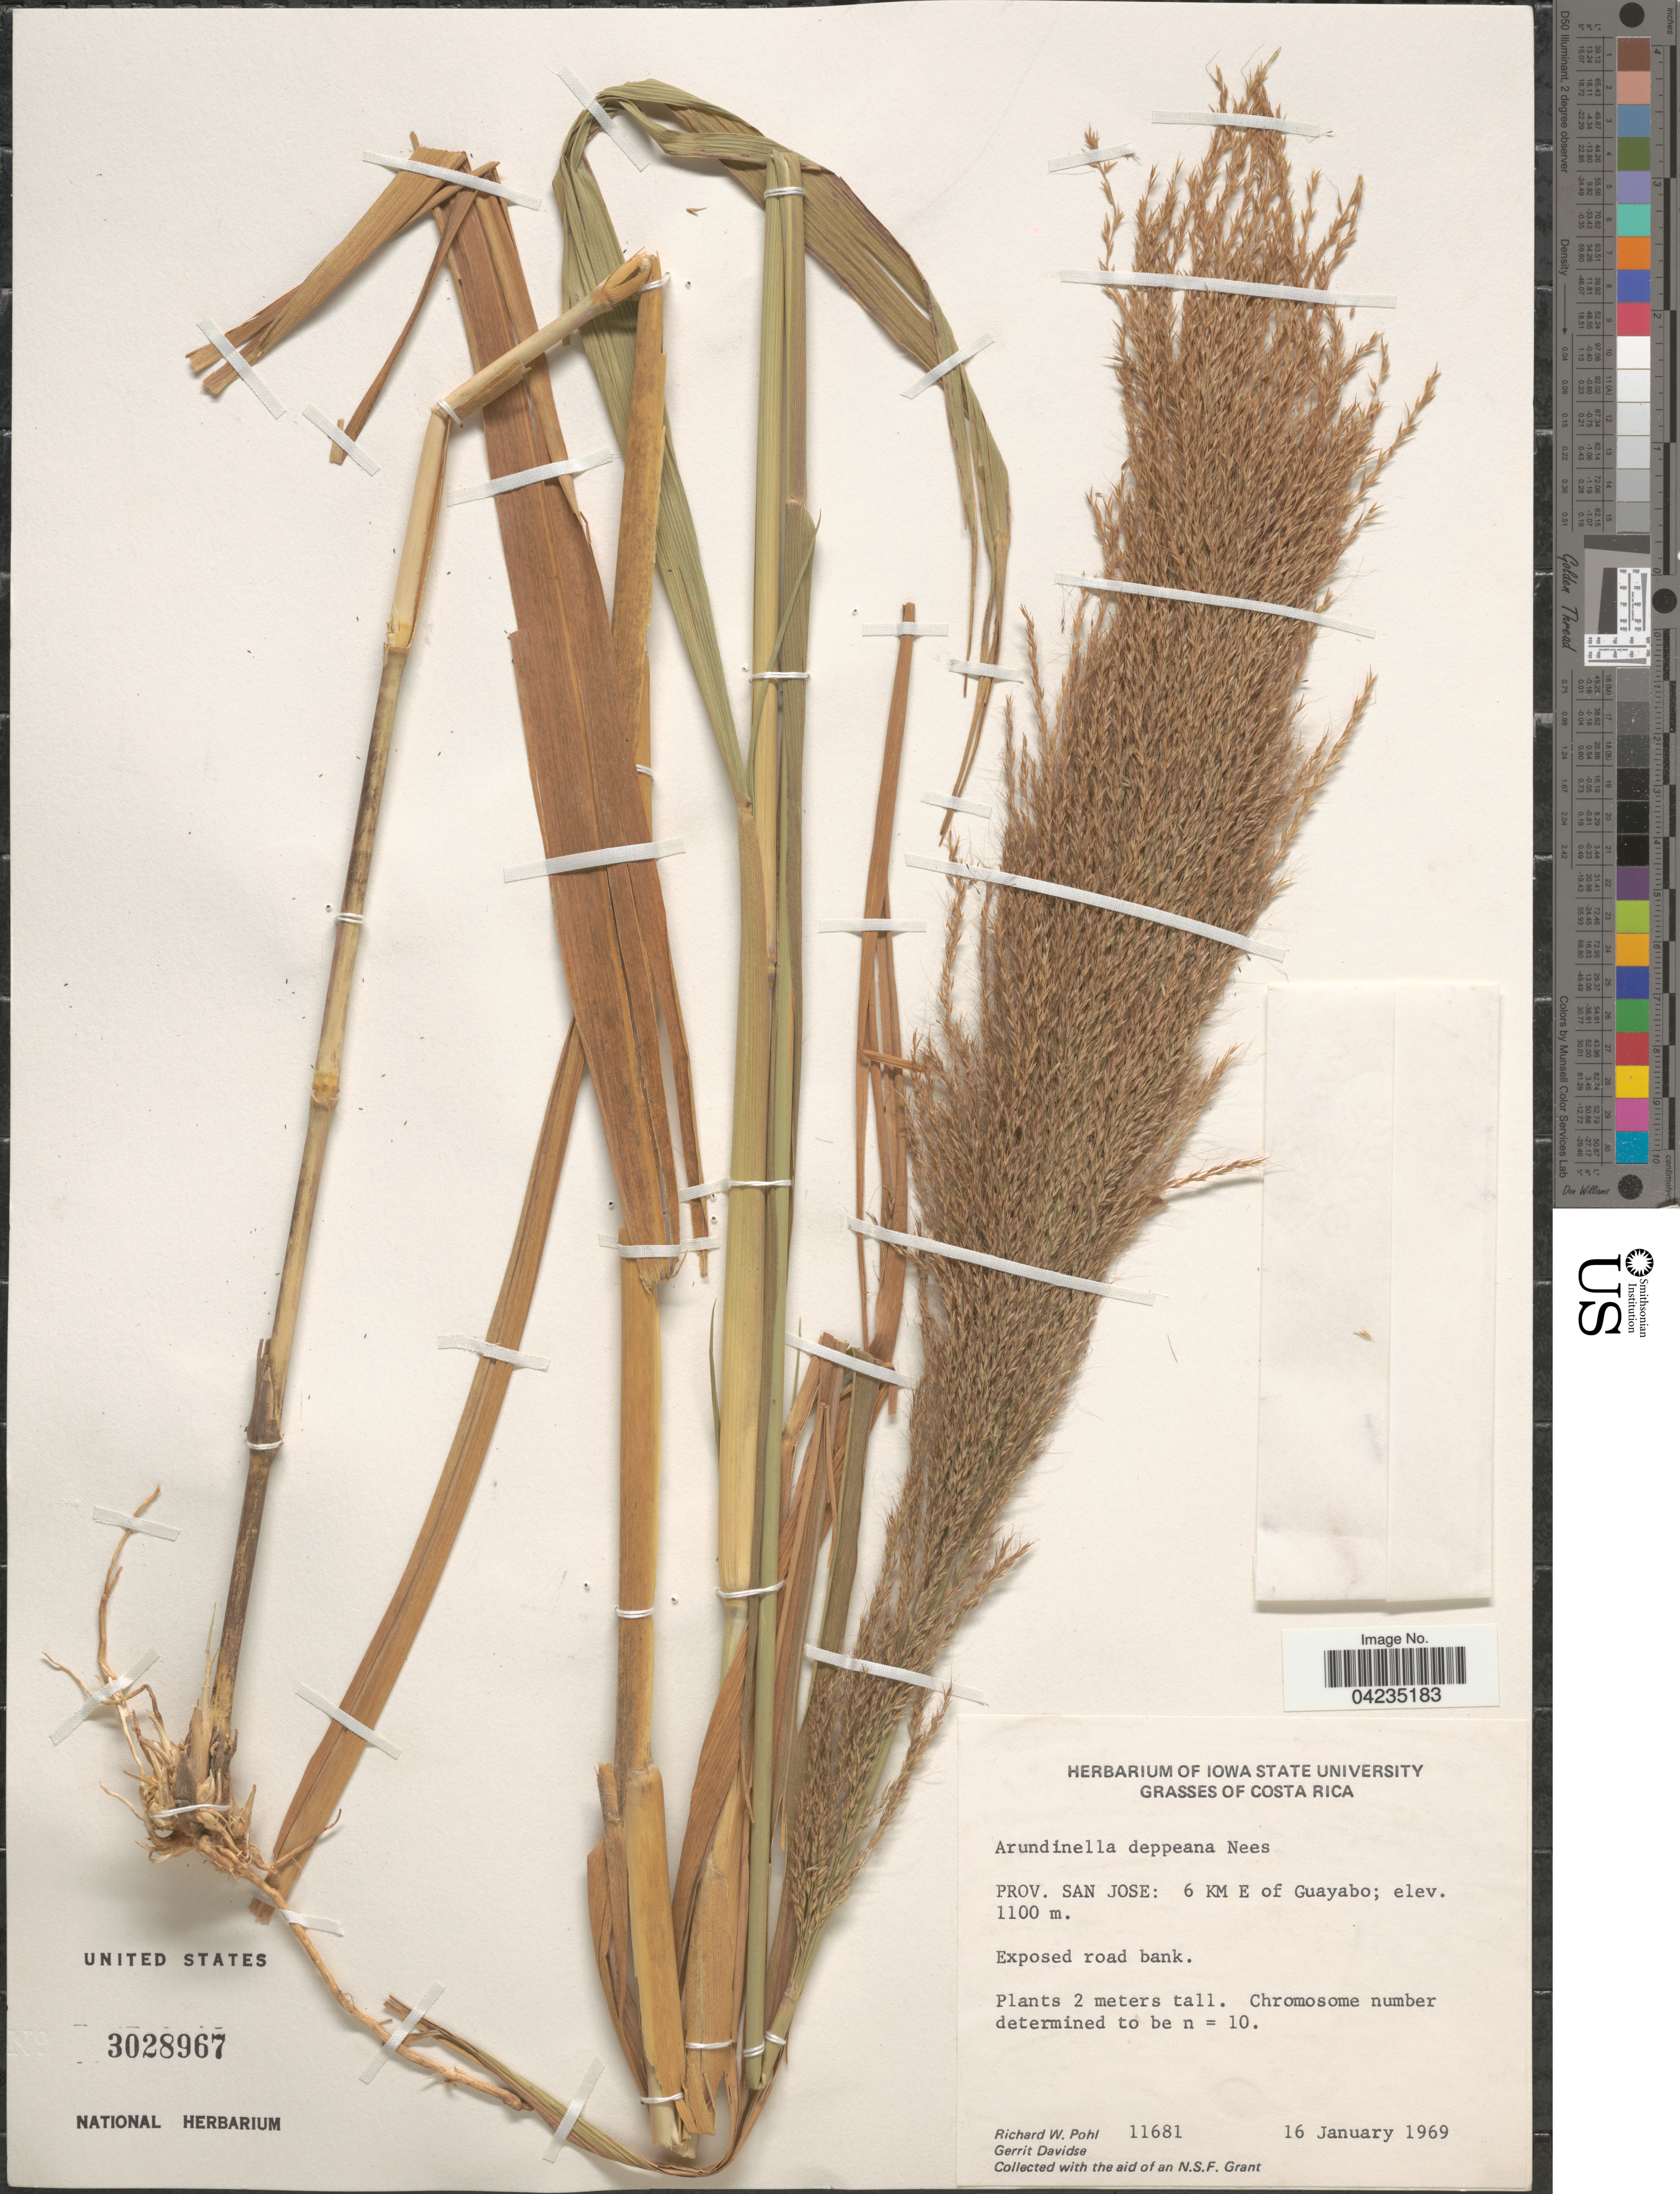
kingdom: Plantae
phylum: Tracheophyta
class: Liliopsida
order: Poales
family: Poaceae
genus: Arundinella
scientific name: Arundinella deppeana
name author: Nees ex Steud.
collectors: R. W. Pohl & G. Davidse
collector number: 11681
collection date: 1969-01-16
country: Costa Rica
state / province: San José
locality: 6 KM E of Guayabo.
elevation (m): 1100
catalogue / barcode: US 3028967